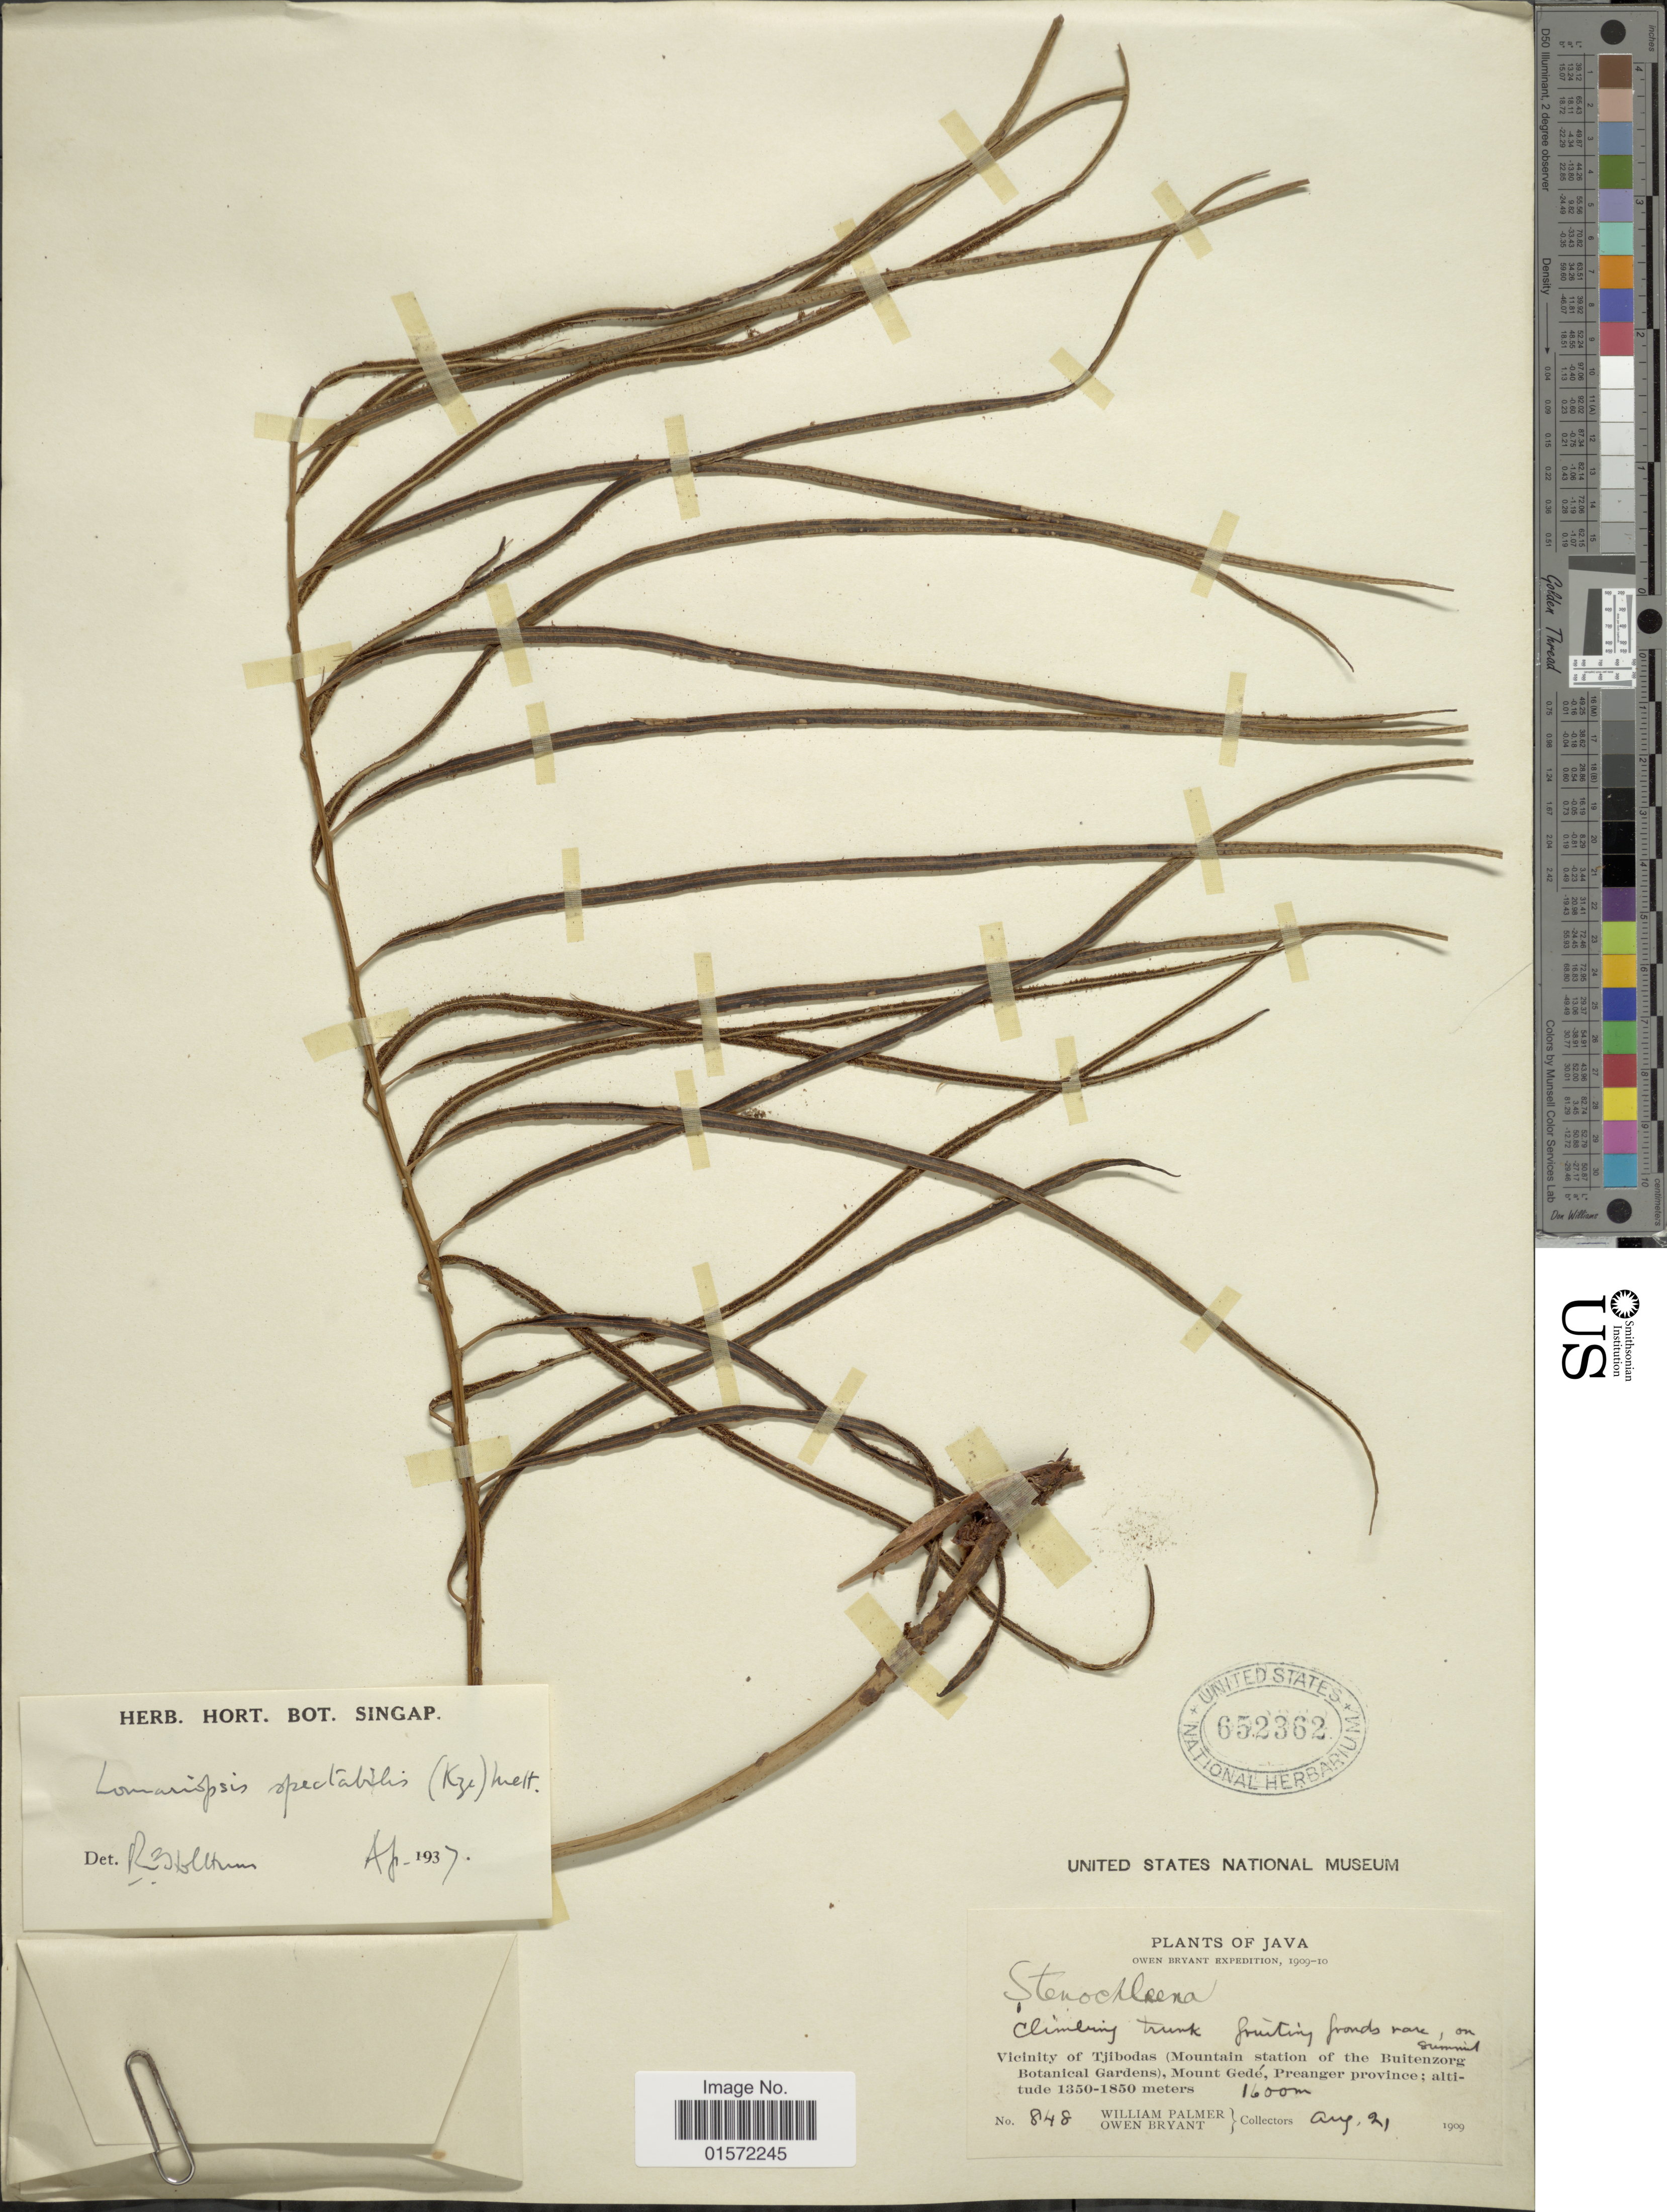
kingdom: Plantae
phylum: Tracheophyta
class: Polypodiopsida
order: Polypodiales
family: Lomariopsidaceae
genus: Lomariopsis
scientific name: Lomariopsis spectabilis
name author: (Kunze) Mett.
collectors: W. Palmer & O. Bryant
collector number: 848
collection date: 1909-08-21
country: Indonesia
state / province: Java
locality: Vicinity of Tjibodas (Mountain station of the Buitenzorg Botanical Gardens), Mount Gedé, Preanger province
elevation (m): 1600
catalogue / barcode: US 652362